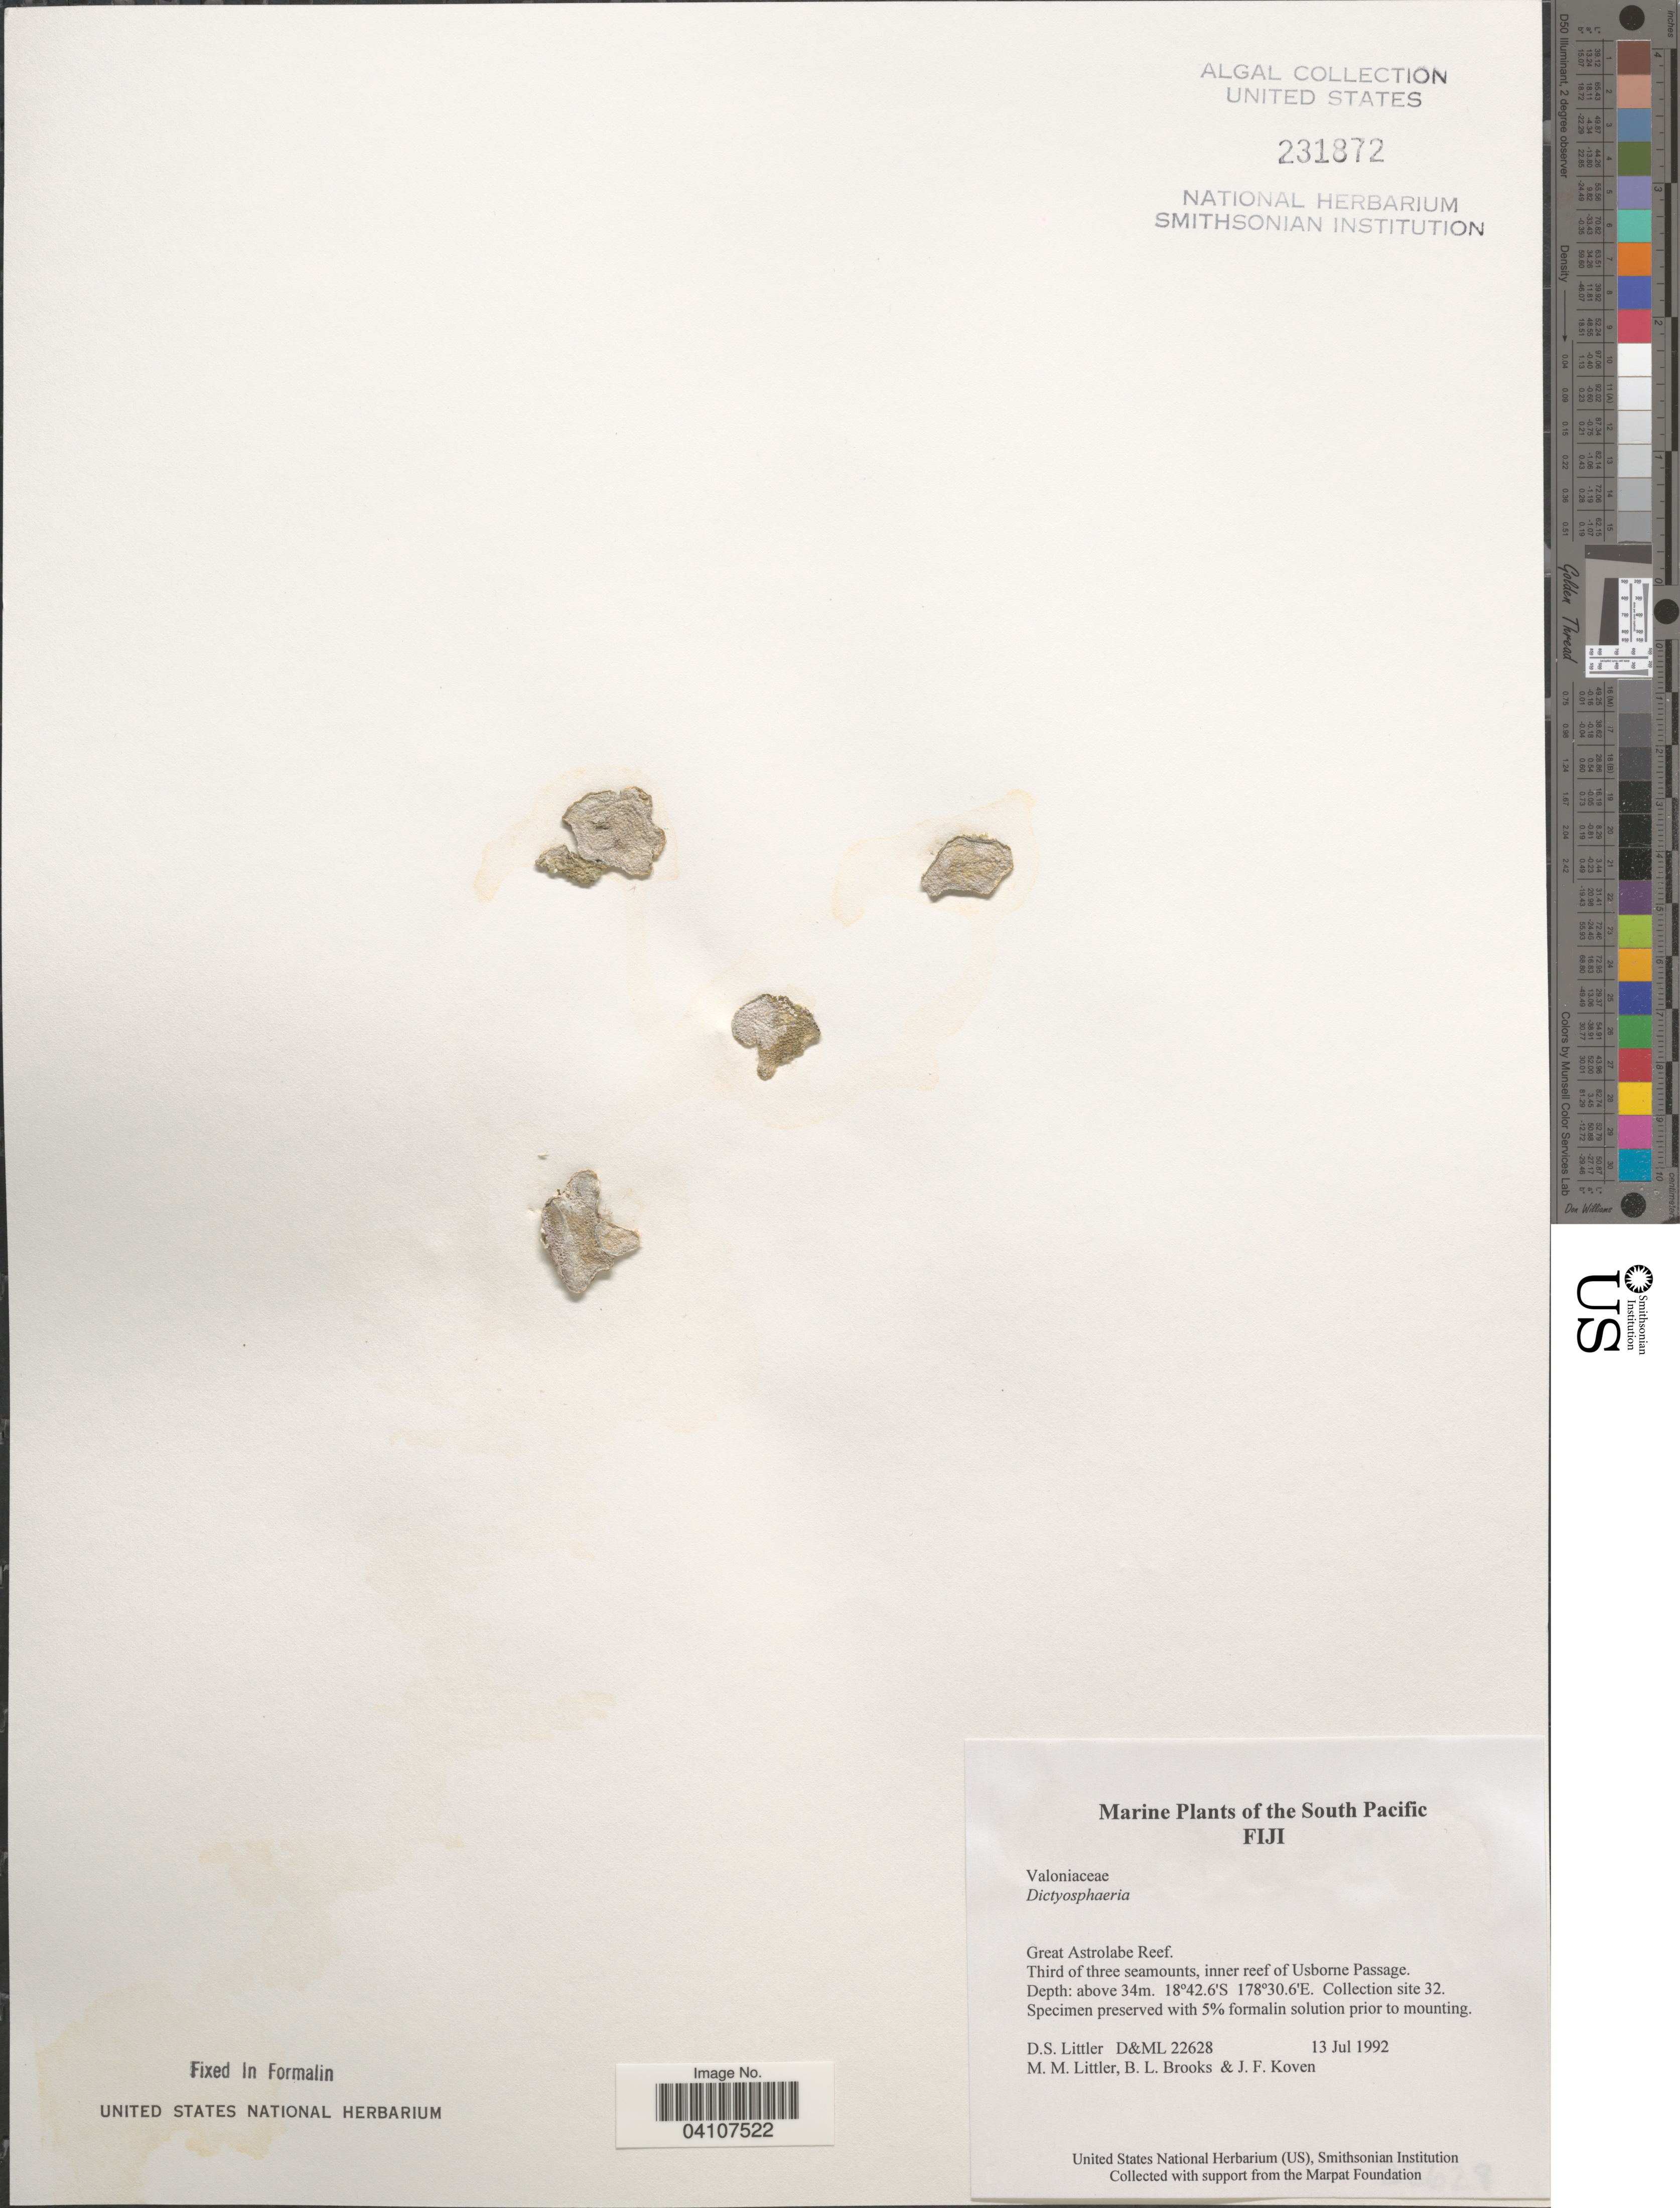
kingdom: Plantae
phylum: Chlorophyta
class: Ulvophyceae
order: Siphonocladales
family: Siphonocladaceae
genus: Dictyosphaeria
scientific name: Dictyosphaeria sp.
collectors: D. S. Littler, B. Brooks & J. Koven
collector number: D&ML 22628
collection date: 1992-07-13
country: Fiji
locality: The South Pacific. Great Astrolabe Reef. Third of three seamounts, inner reef of Usborne Passage. Collection site 32.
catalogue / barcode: US 231872